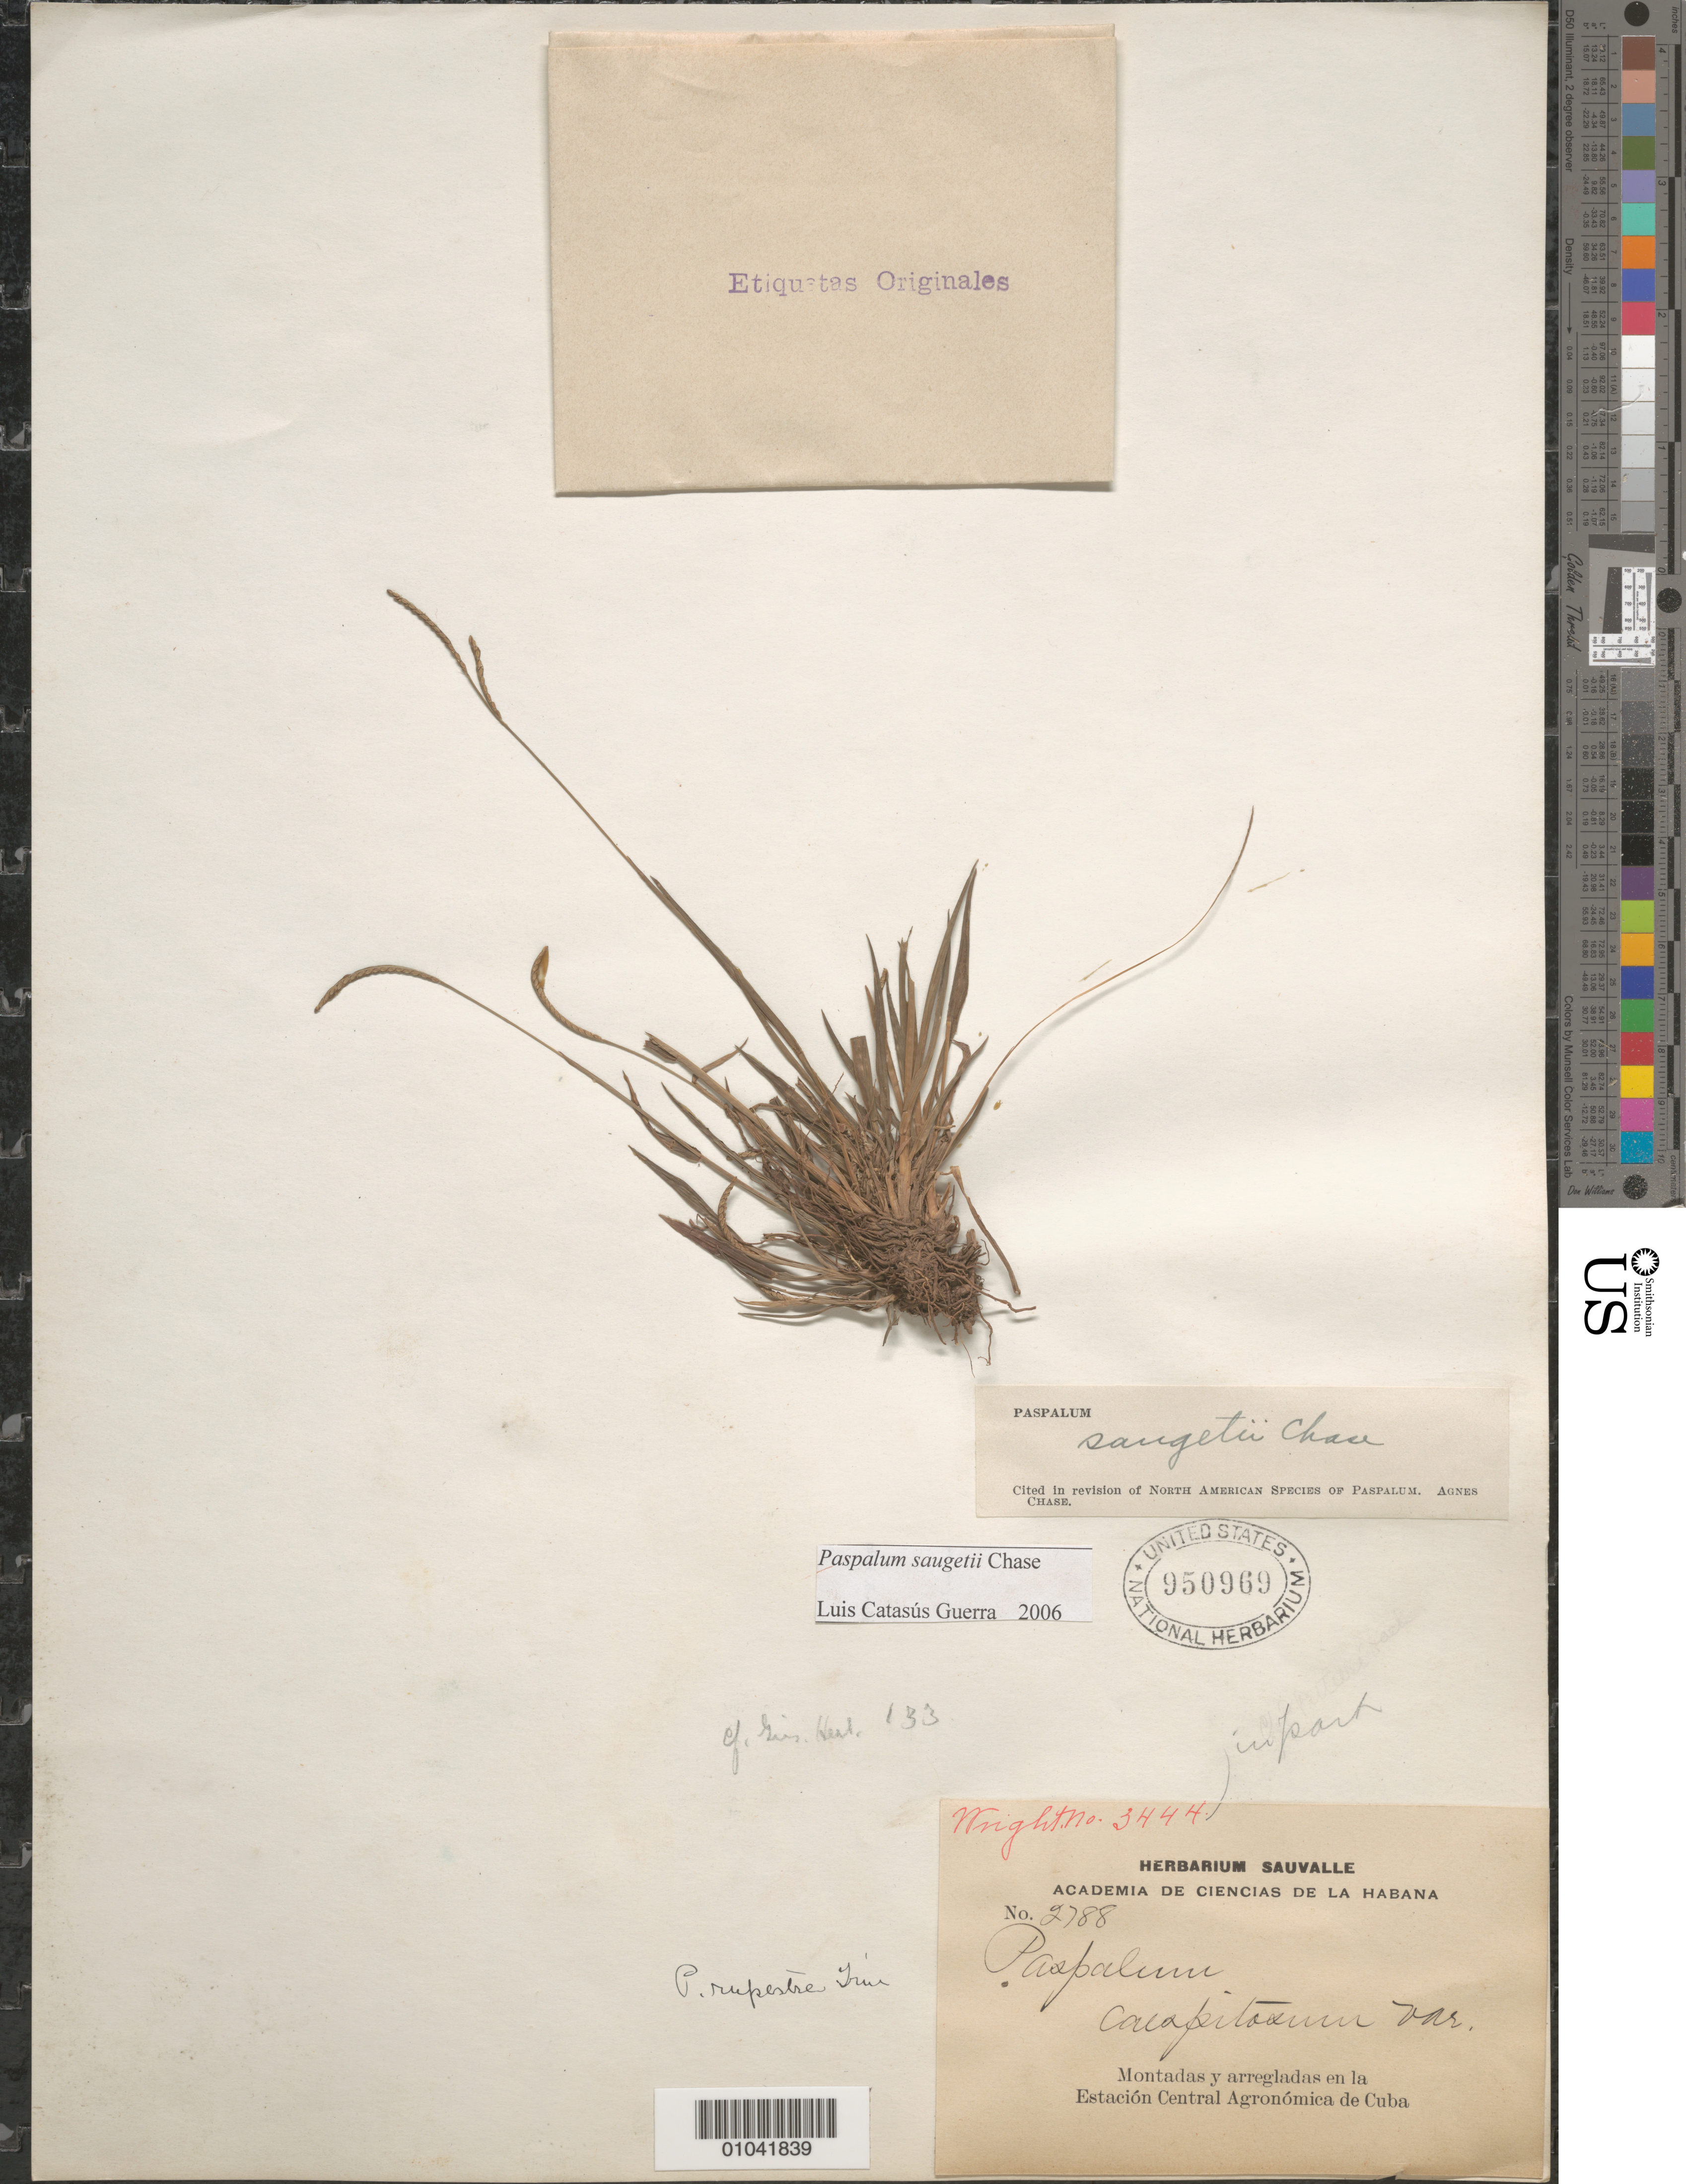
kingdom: Plantae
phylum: Tracheophyta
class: Liliopsida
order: Poales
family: Poaceae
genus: Paspalum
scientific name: Paspalum saugetii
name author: Chase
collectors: C. Wright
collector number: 2788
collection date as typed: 1800 to 1899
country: Cuba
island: Cuba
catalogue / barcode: US 950969